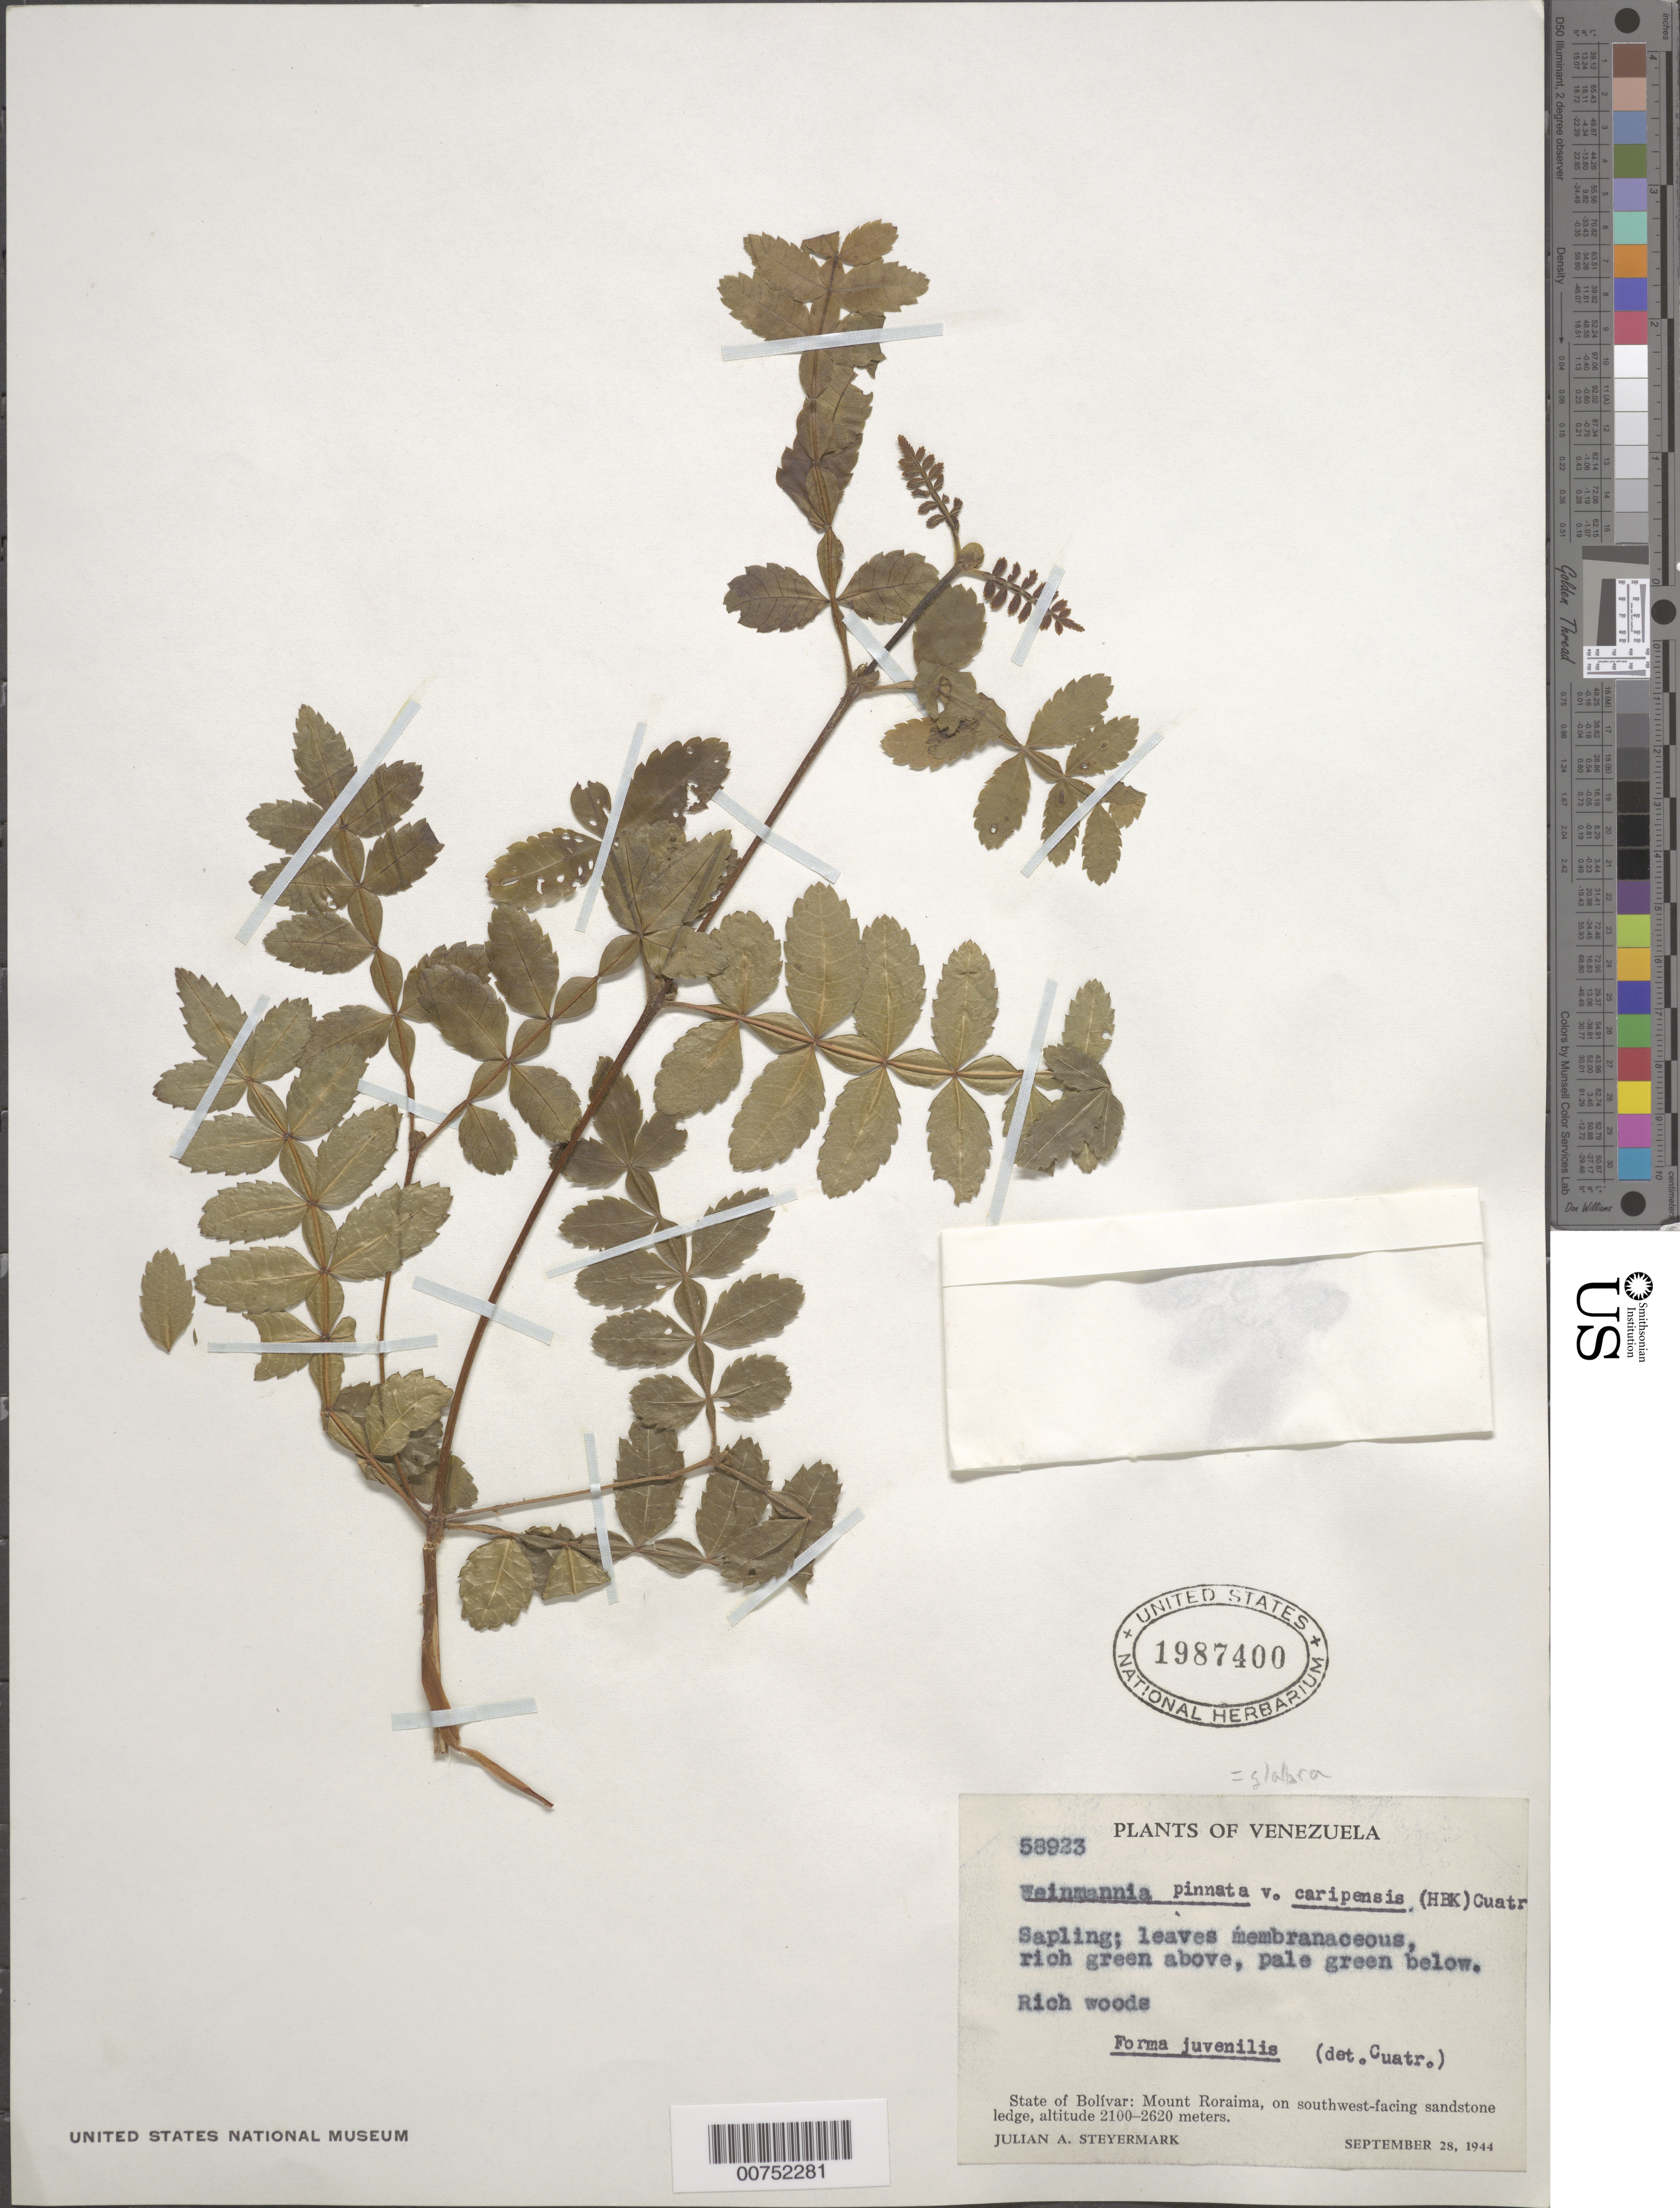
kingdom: Plantae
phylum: Tracheophyta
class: Magnoliopsida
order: Oxalidales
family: Cunoniaceae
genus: Weinmannia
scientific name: Weinmannia glabra var. caripensis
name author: (Kunth) Engl.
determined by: Cuatrecasas, J.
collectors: J. Steyermark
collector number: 58923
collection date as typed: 28-Sep-44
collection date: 1944-09-28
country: Venezuela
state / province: Bolívar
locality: Mt. Roraima, summit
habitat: Rich woods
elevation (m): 2100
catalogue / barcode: US 1987400